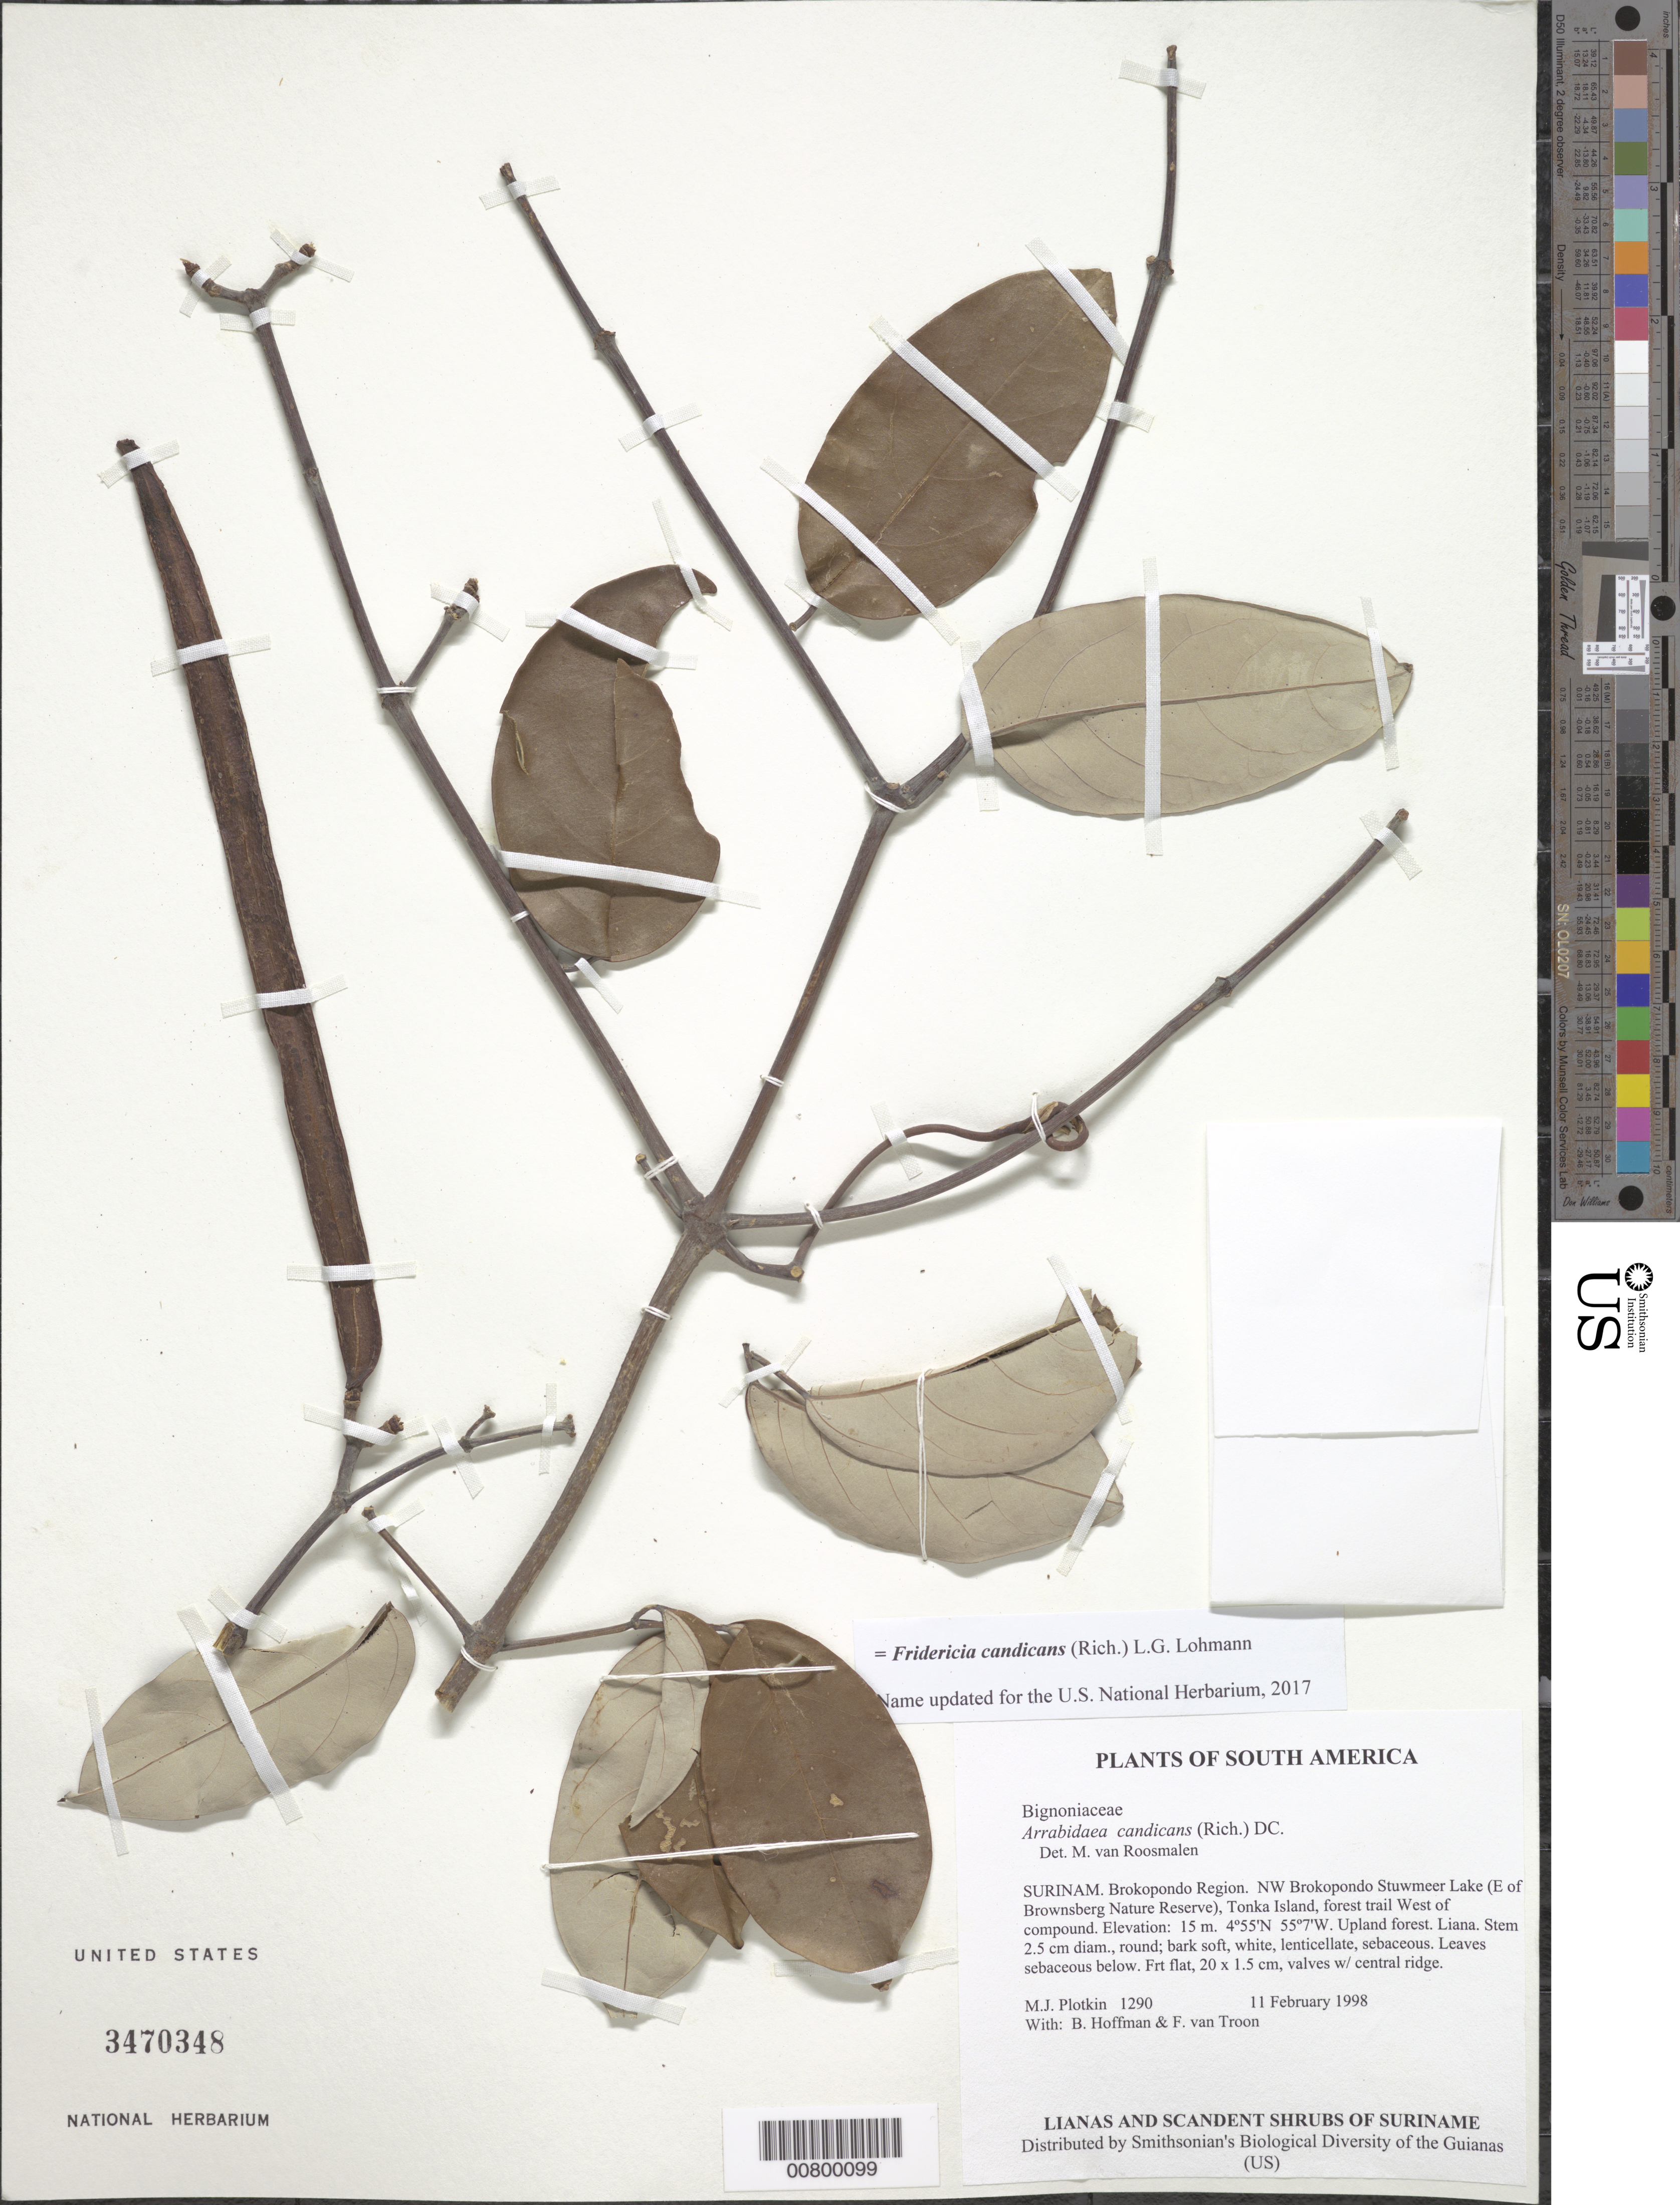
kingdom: Plantae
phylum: Tracheophyta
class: Magnoliopsida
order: Lamiales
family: Bignoniaceae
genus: Fridericia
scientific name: Fridericia candicans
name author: (Rich.) L.G. Lohmann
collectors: M. Plotkin, B. Hoffman & F. Van Troon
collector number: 1290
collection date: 1998-02-11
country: Suriname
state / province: Brokopondo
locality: Brokopondo Region. NW Brokopondo Stuwmeer Lake (E of Brownsberg Nature Reserve), Tonka Island, forest trail West of compound.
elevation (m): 15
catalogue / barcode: US 3470348